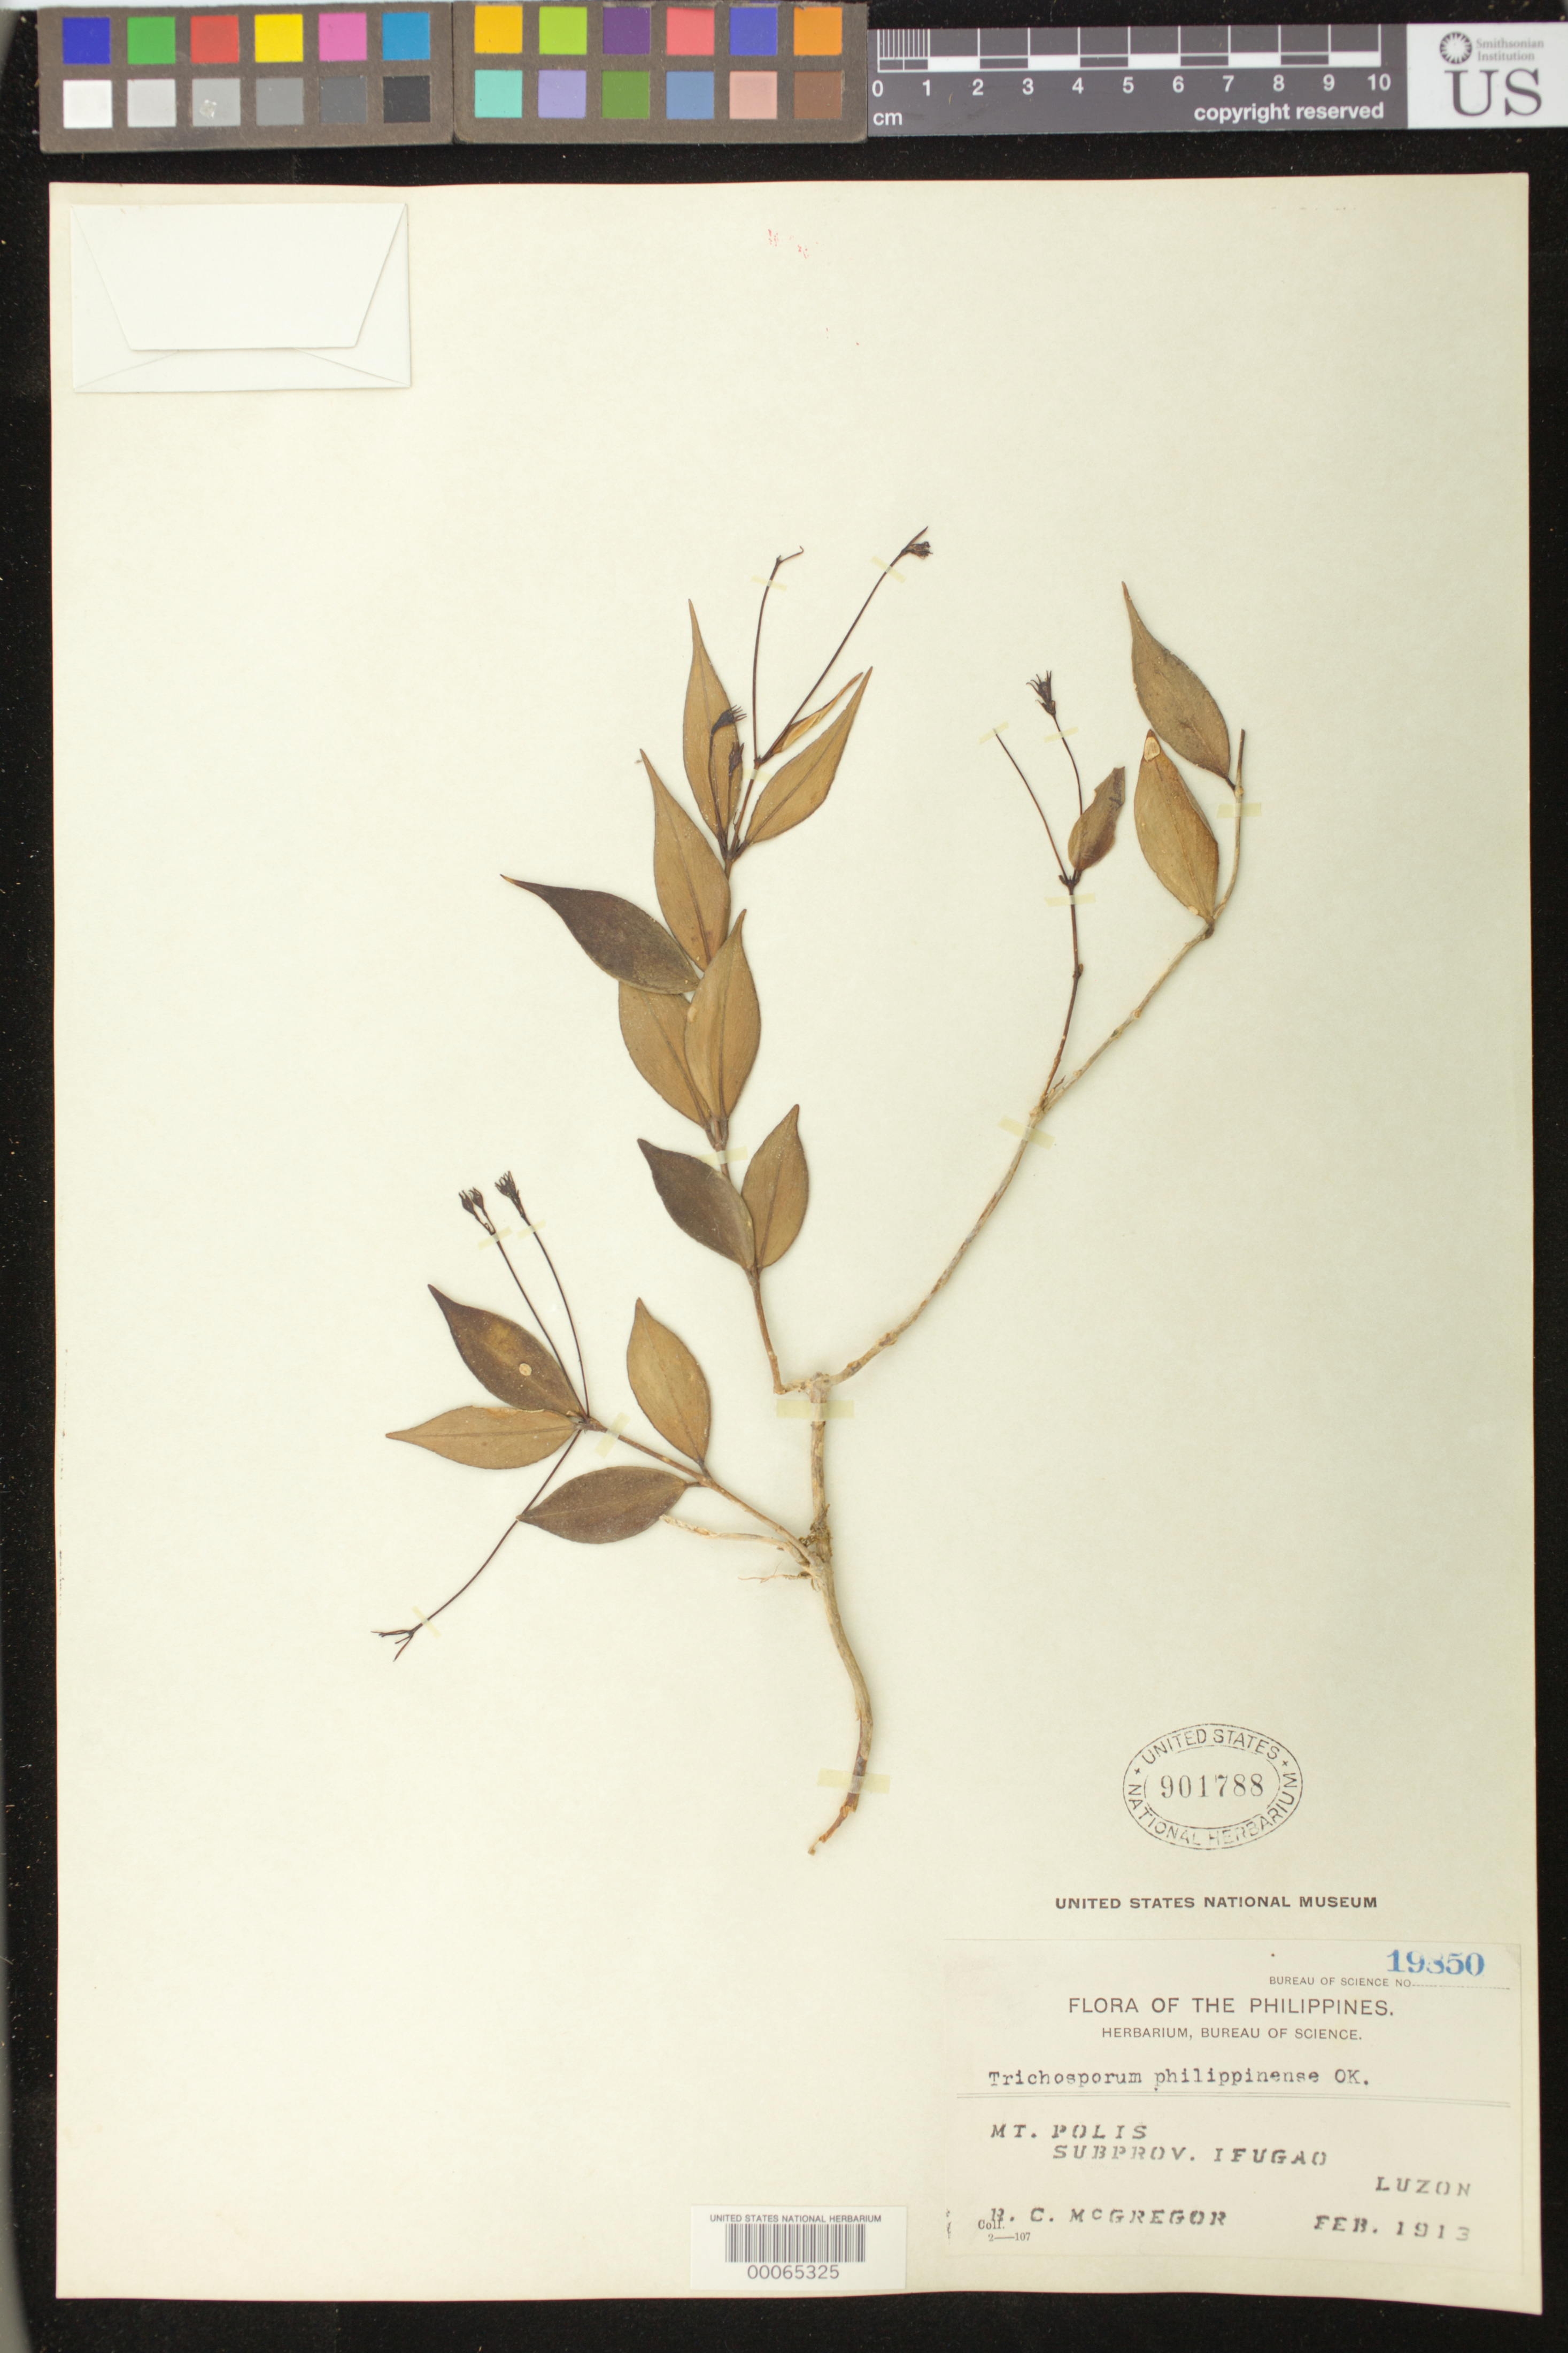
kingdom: Plantae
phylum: Tracheophyta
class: Magnoliopsida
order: Lamiales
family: Gesneriaceae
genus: Trichosporum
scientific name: Trichosporum philippinense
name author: (C.B. Clarke) Kuntze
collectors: R. C. McGregor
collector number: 19350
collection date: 1913-02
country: Philippines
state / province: Cordillera (Administrative Region)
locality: Mt. Polis, Subprov. Ifugao, Luzon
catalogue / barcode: US 901788